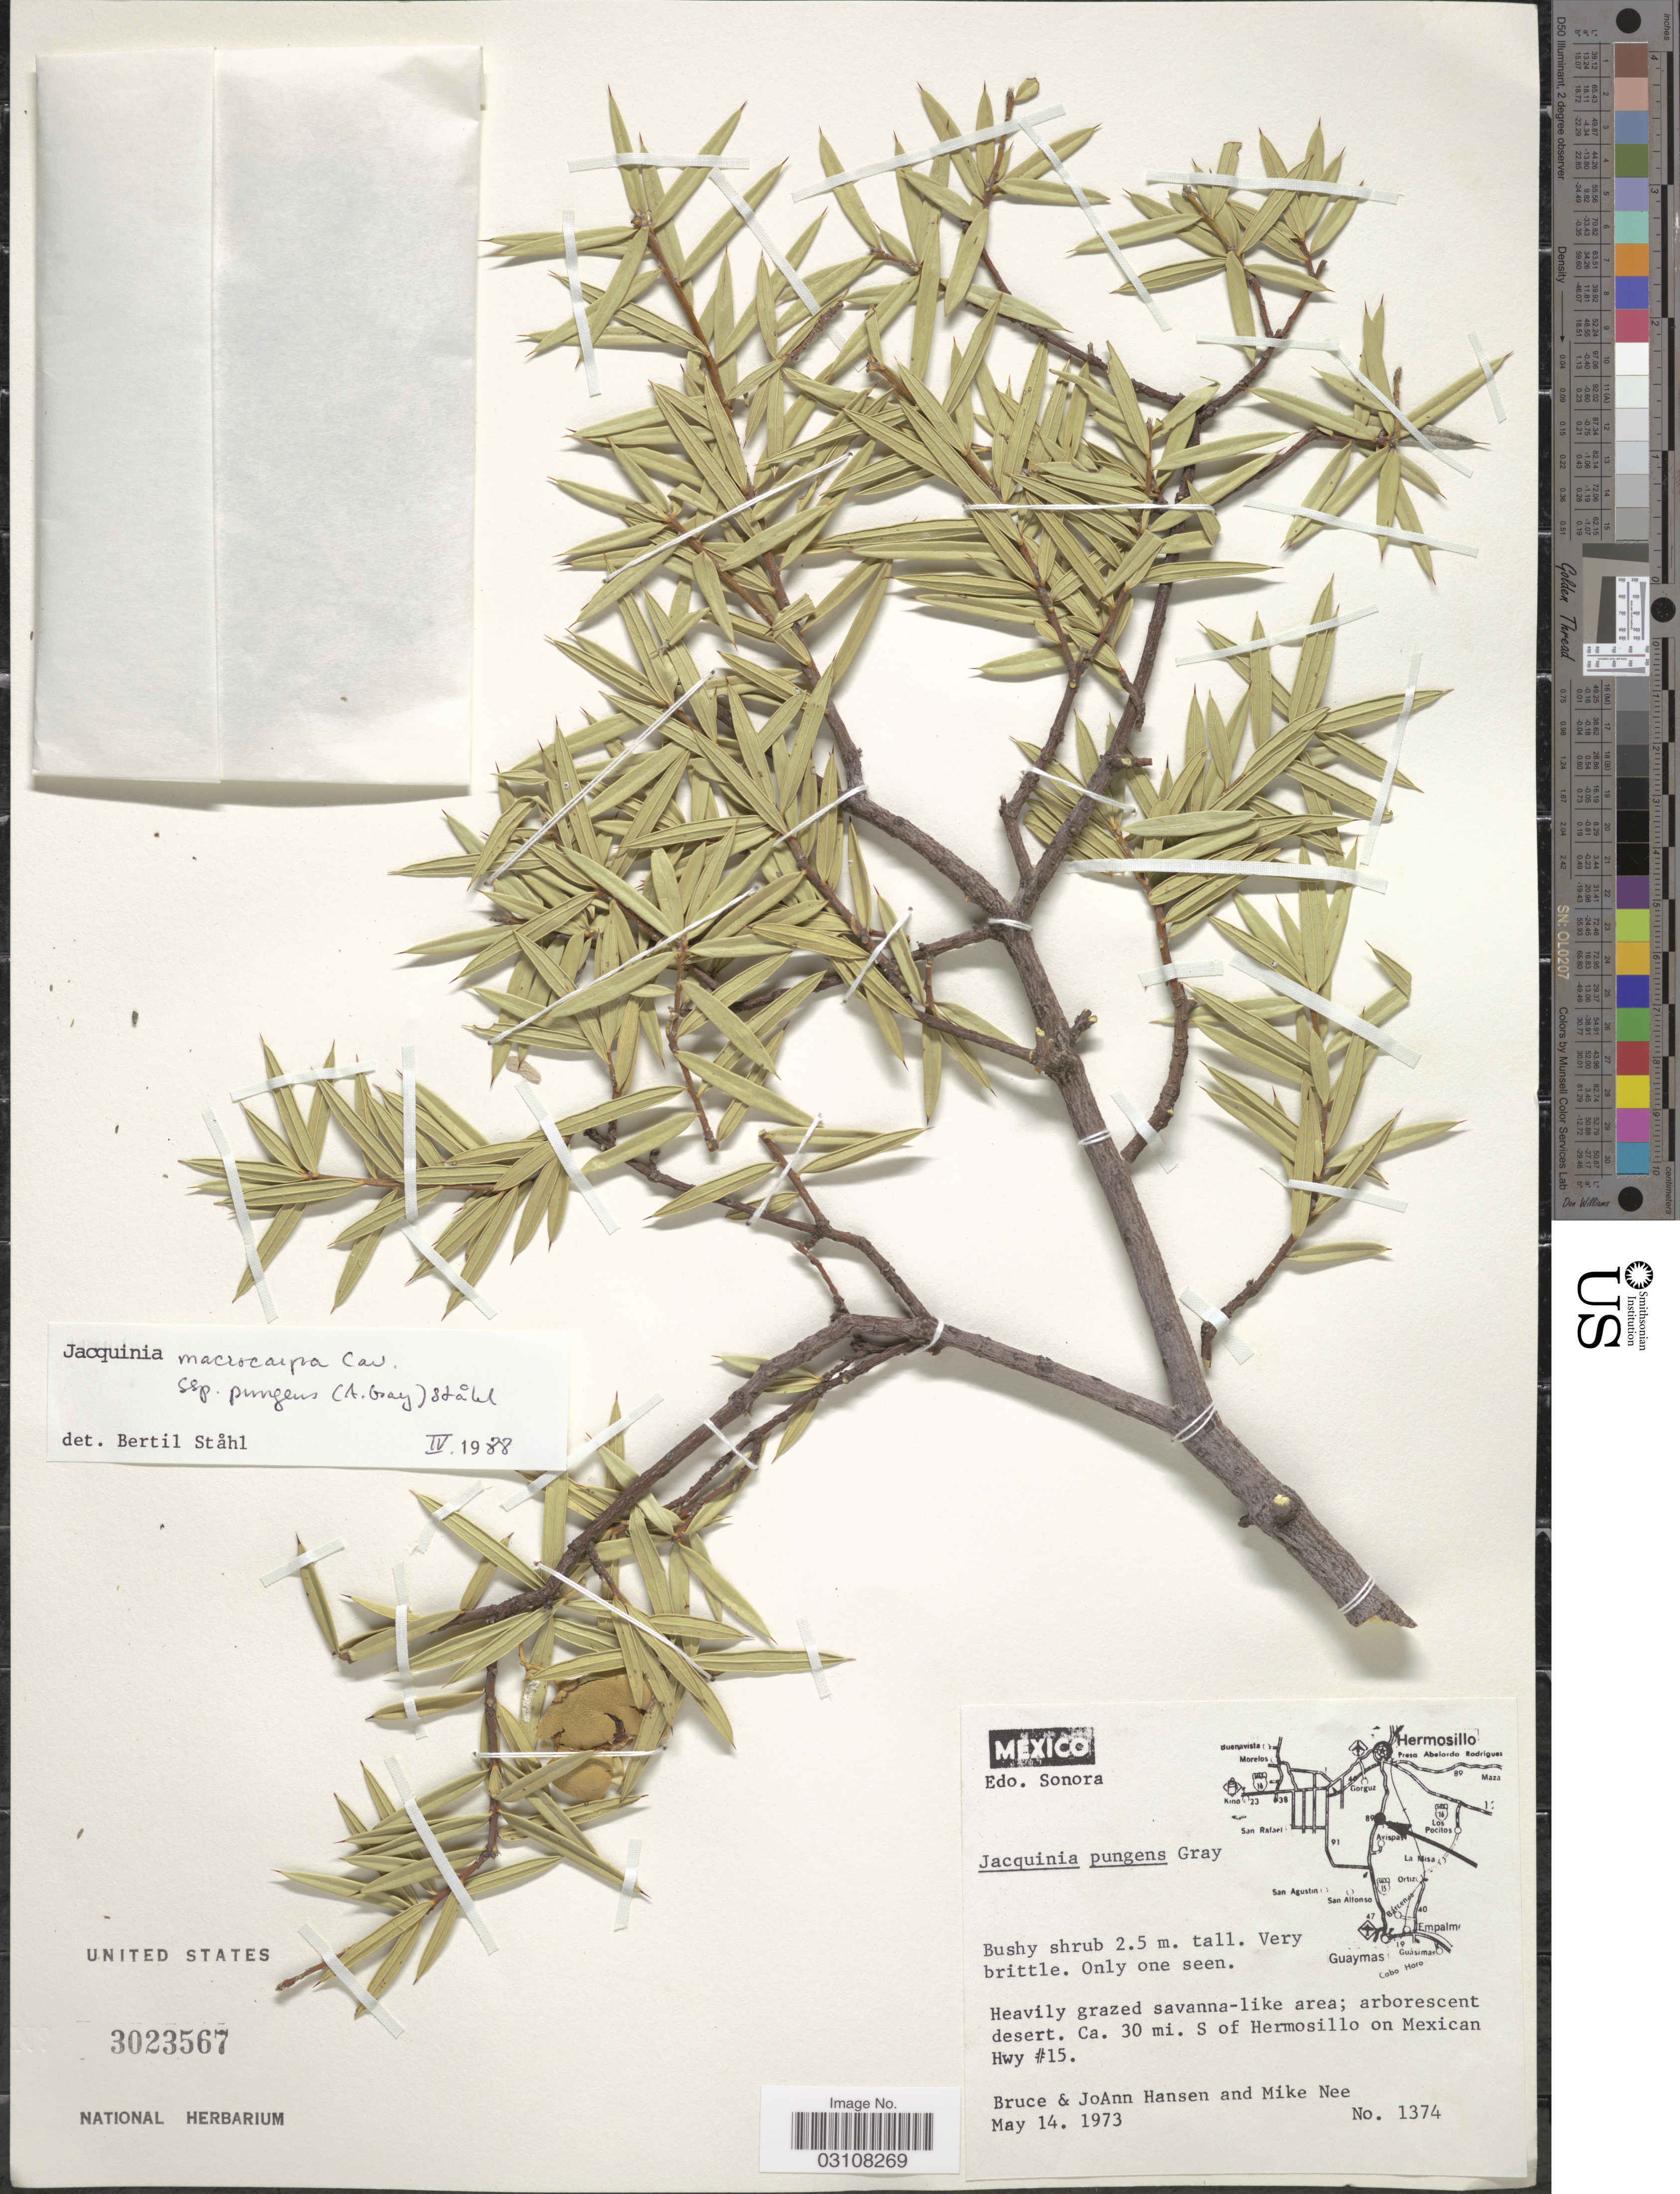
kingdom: Plantae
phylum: Tracheophyta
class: Magnoliopsida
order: Ericales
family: Primulaceae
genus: Jacquinia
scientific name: Jacquinia macrocarpa subsp. pungens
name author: Cav.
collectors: B. Hansen, J. Hansen & M. Nee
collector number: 1374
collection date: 1973-05-14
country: Mexico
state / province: Sonora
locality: Ca. 30 mi. S of Hermosillo on Mexican Hwy #15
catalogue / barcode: US 3023567